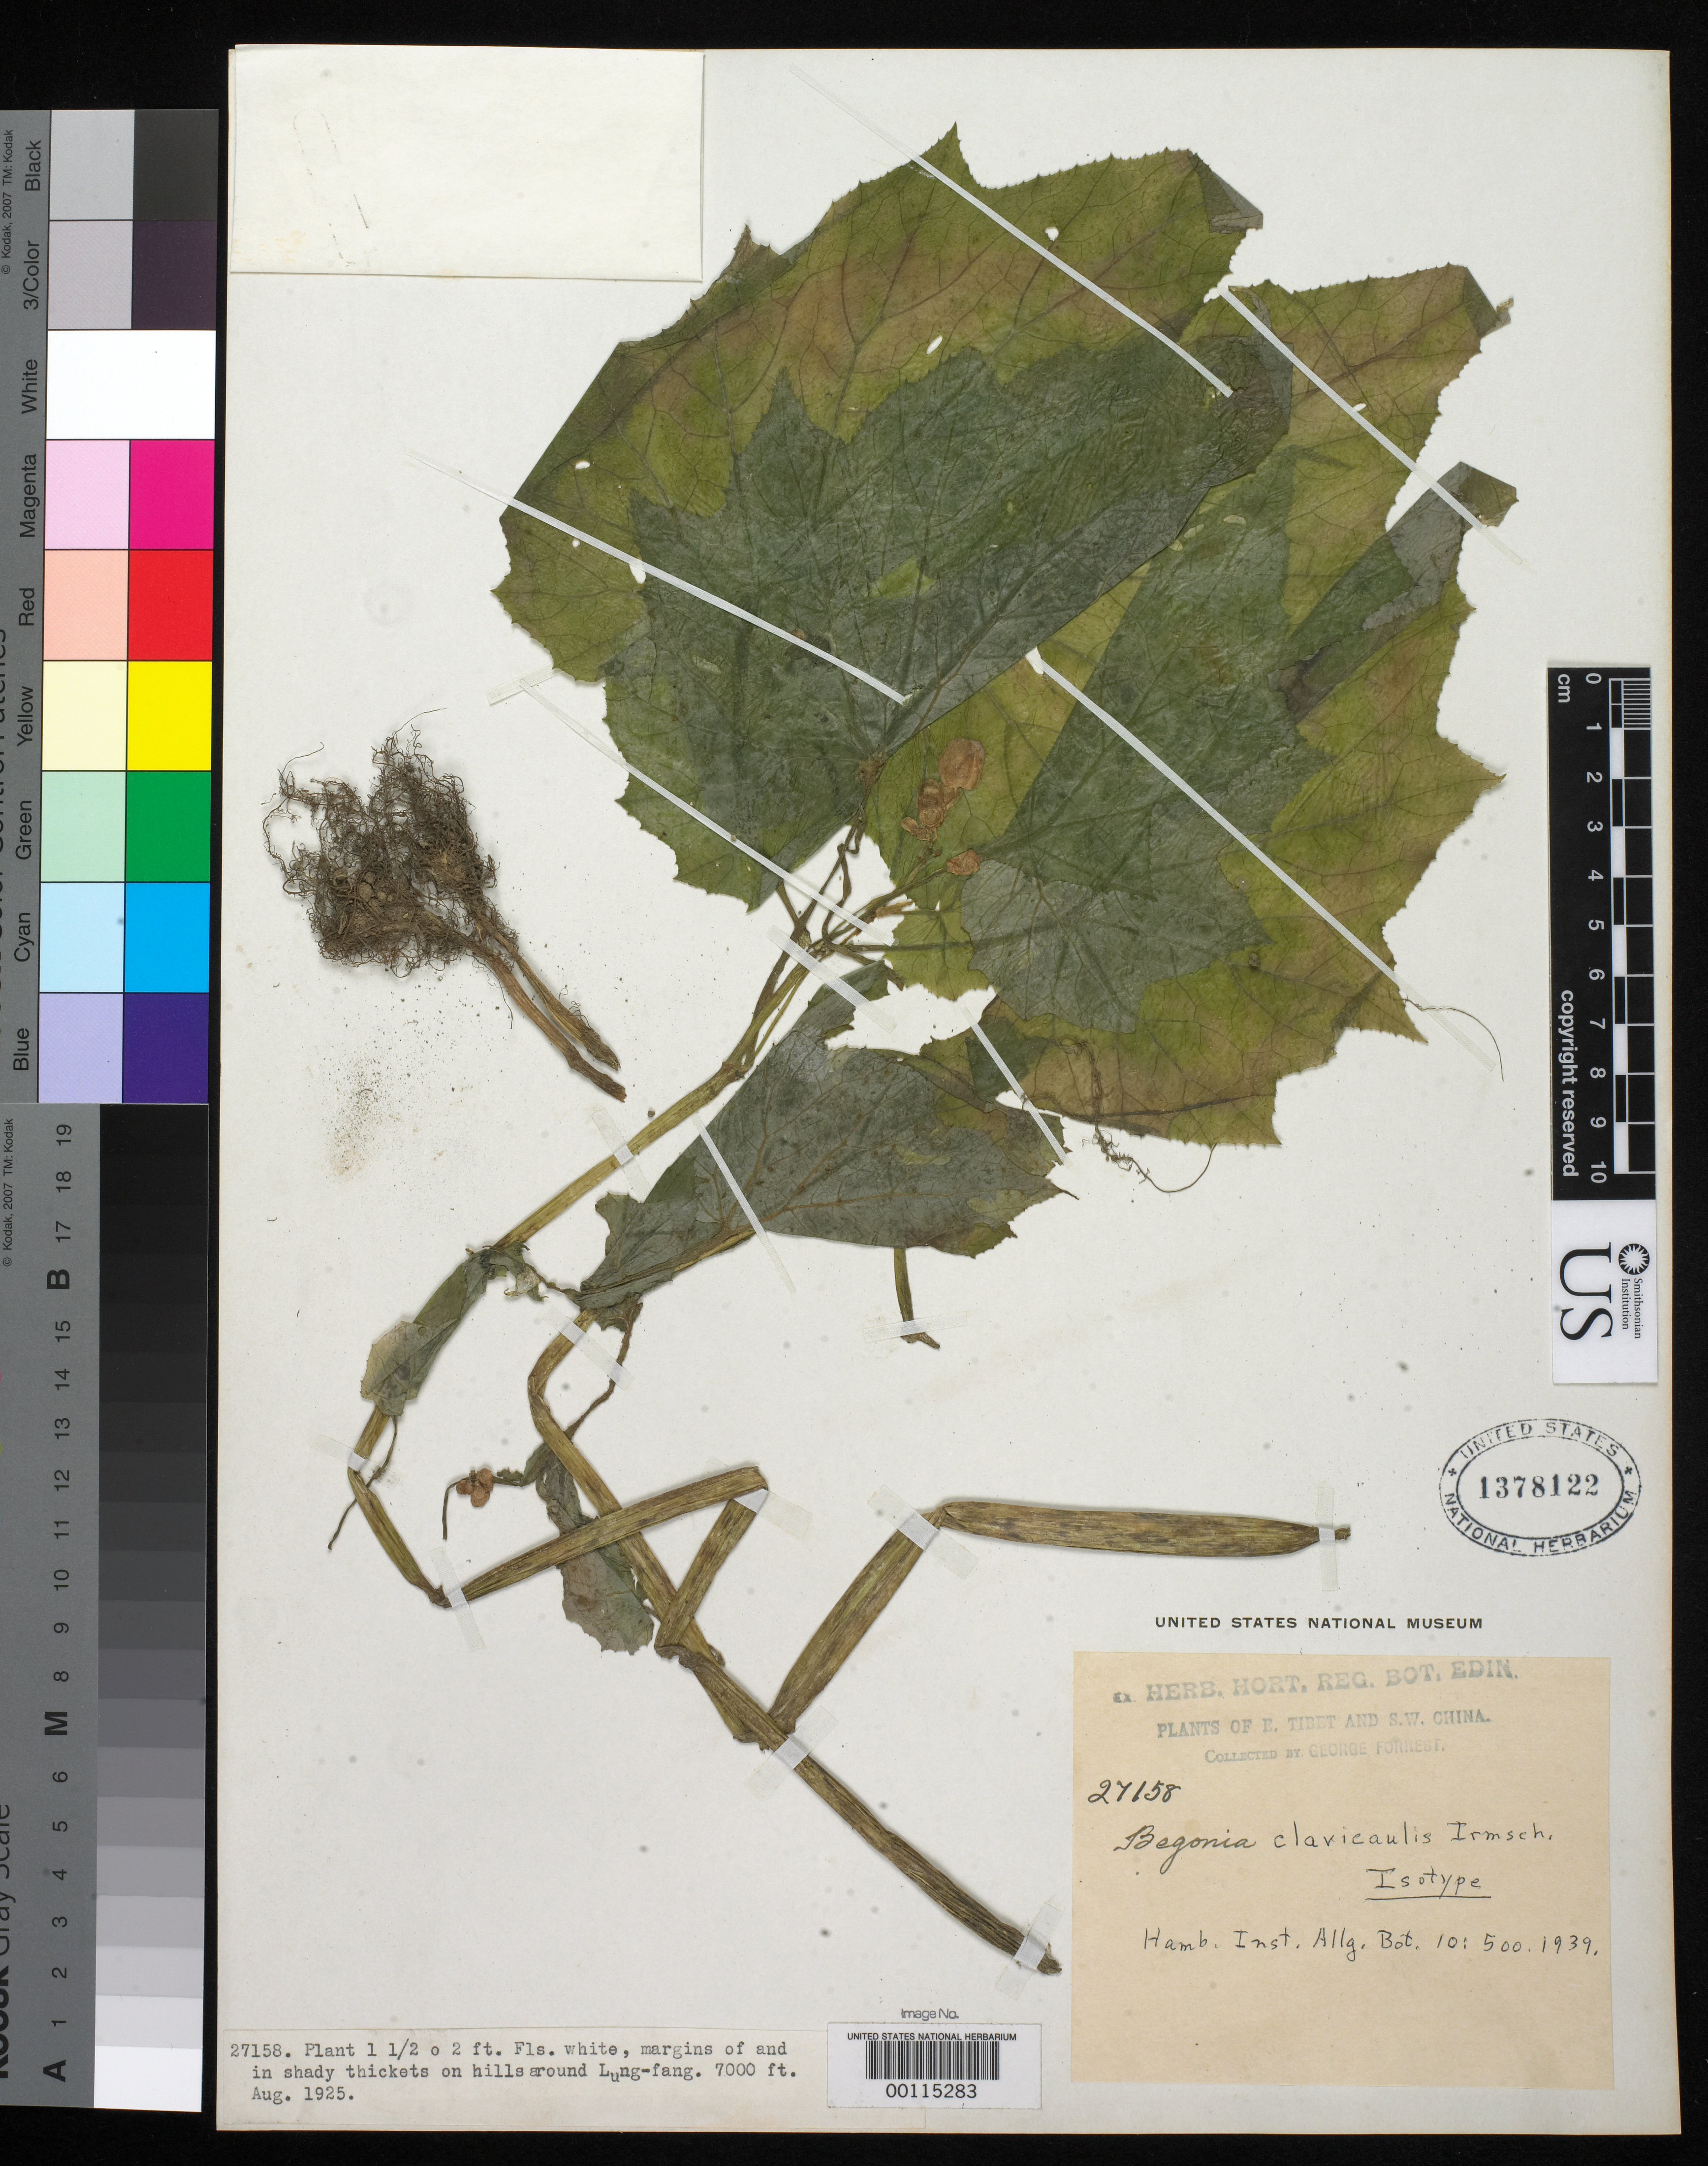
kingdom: Plantae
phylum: Tracheophyta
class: Magnoliopsida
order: Cucurbitales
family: Begoniaceae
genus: Begonia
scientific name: Begonia clavicaulis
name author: Irmsch.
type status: Isotype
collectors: G. Forrest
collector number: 27158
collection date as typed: Aug 1925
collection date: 1925-08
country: China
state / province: Yunnan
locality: Hills around Lung-fan.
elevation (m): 2134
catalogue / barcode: US 1378122